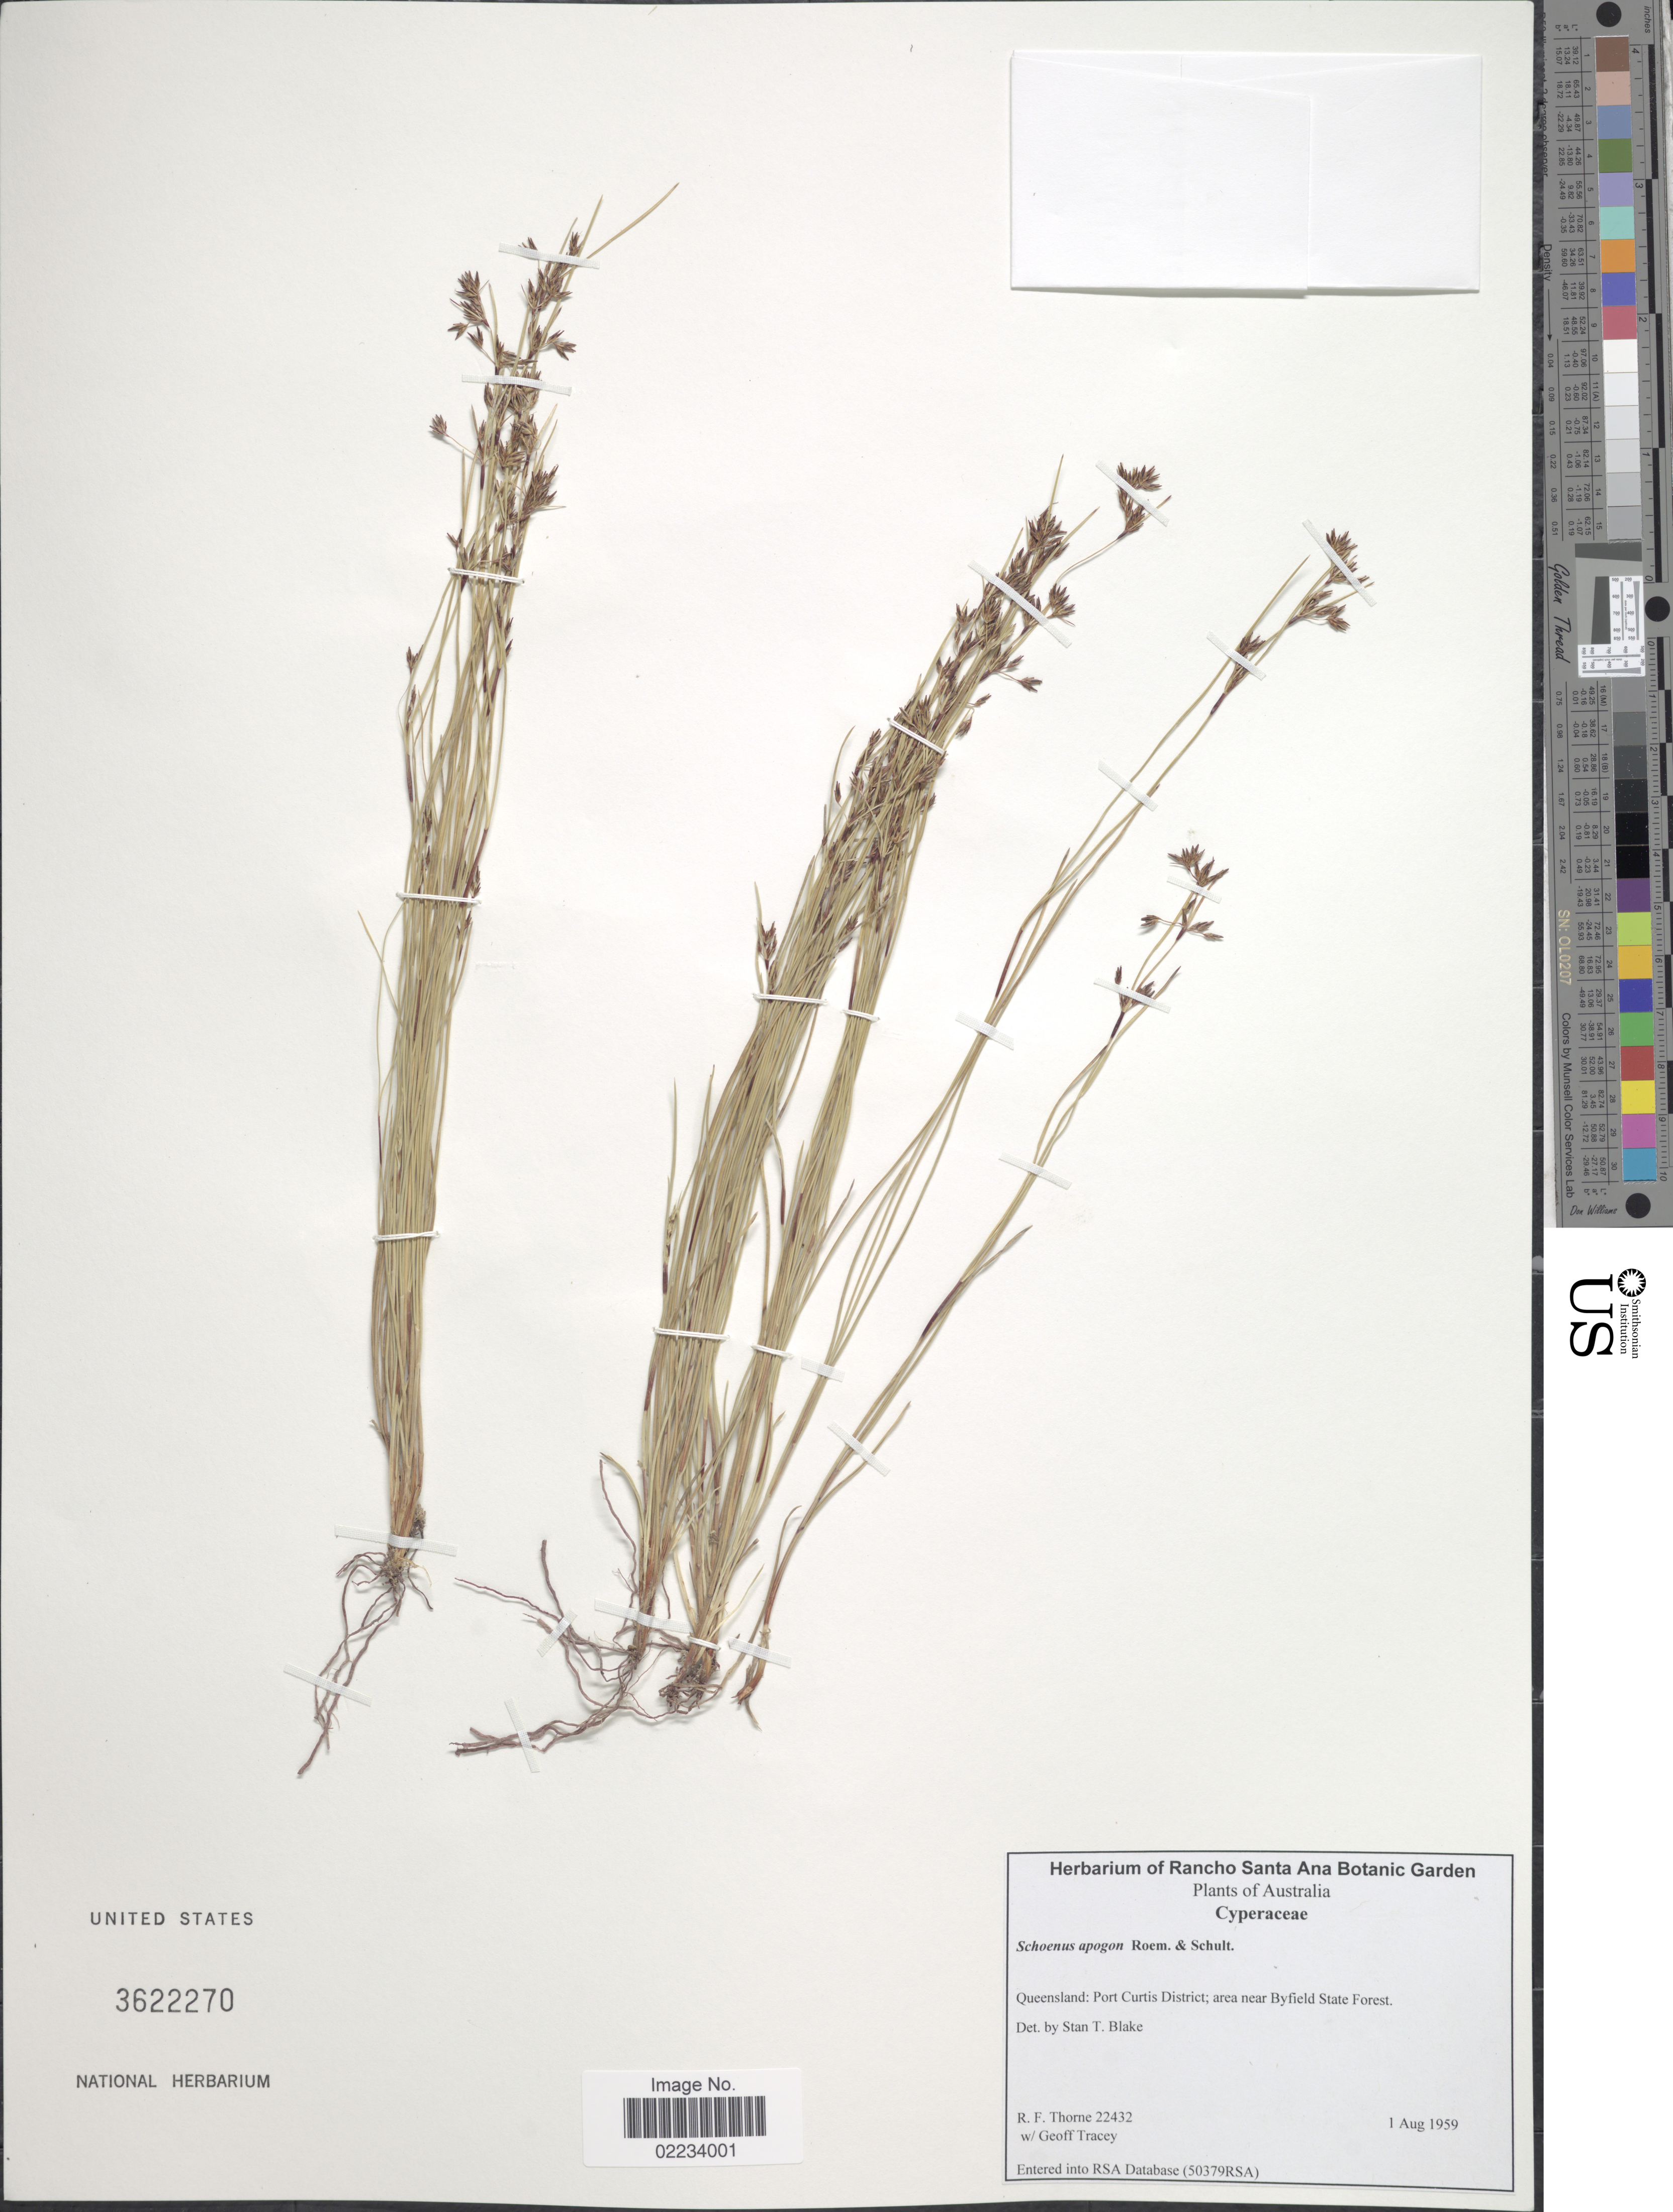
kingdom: Plantae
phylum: Tracheophyta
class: Liliopsida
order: Poales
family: Cyperaceae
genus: Schoenus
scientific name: Schoenus apogon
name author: Roem. & Schult.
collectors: R. F. Thorne & G. Tracey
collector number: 22432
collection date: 1959-08-01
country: Australia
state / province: Queensland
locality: Port Curtis District; area near Byfield State Forest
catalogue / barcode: US 3622270